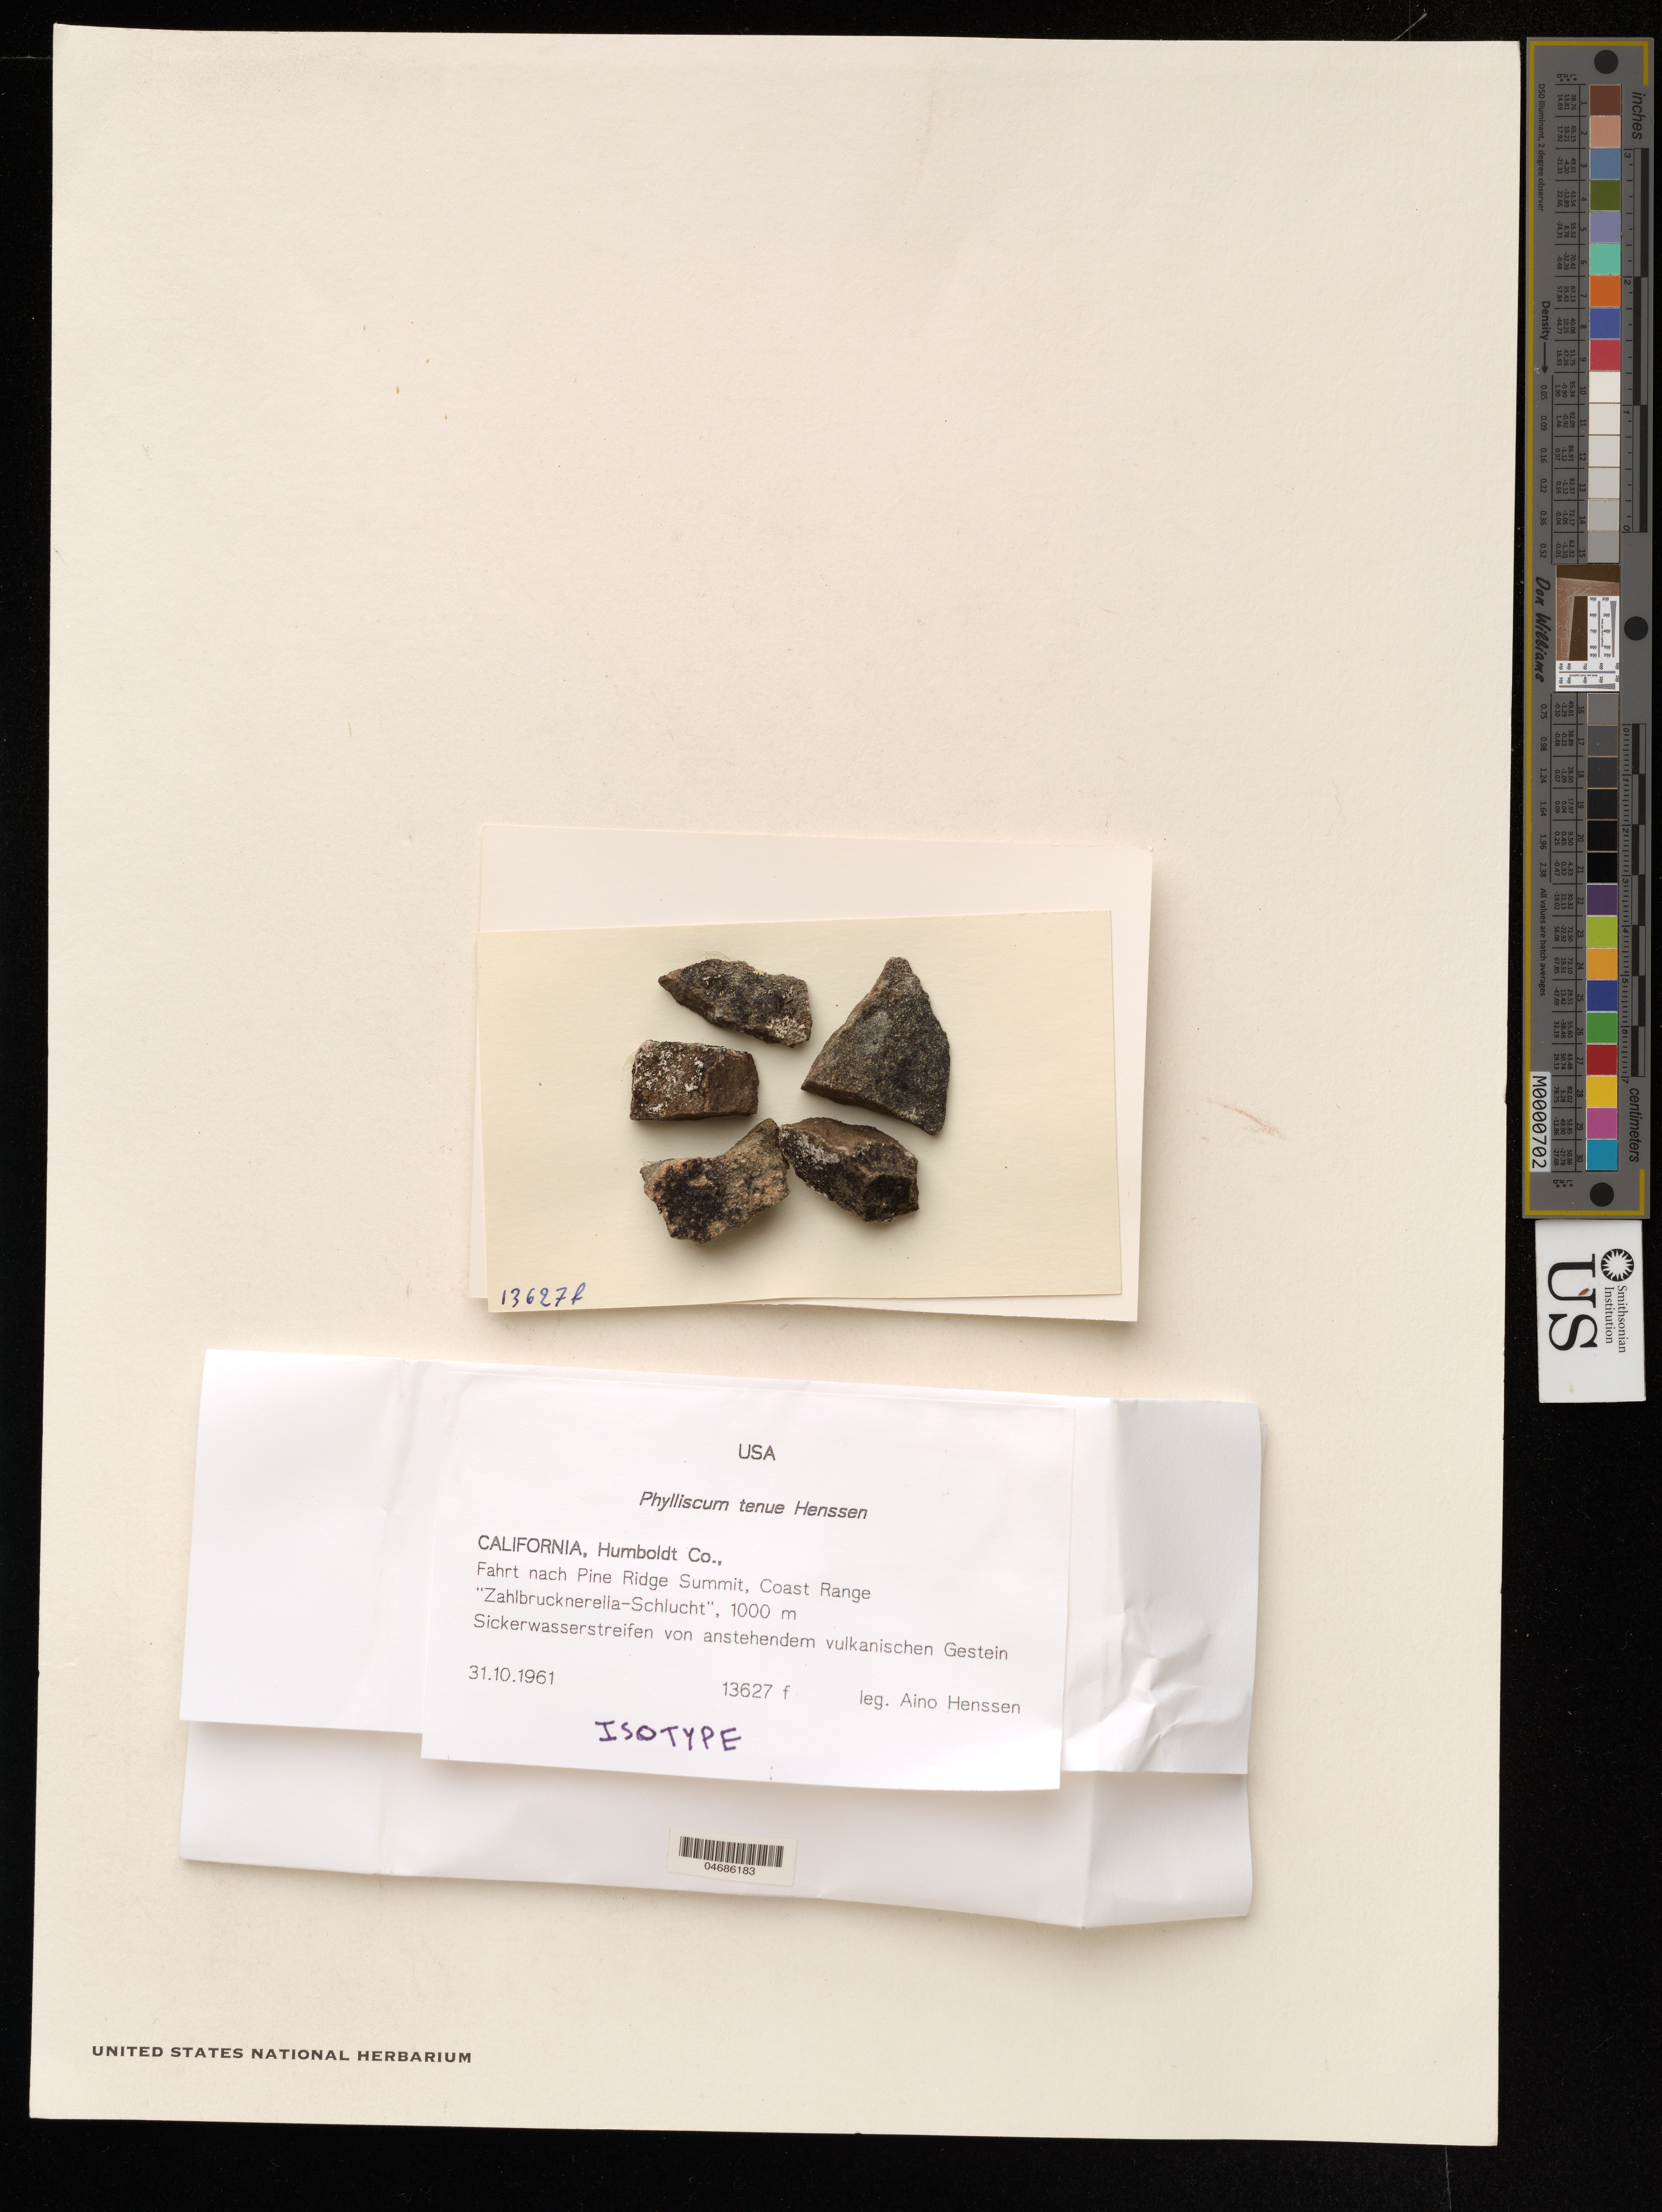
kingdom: Fungi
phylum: Ascomycota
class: Lichinomycetes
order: Lichinales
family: Lichinaceae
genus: Phylliscum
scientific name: Phylliscum tenue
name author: Henssen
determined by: Medeiros, Ian D., Peter Buck Postdoctoral Fellow (US), Smithsonian Institution - National Museum of Natural History (UNITED STATES)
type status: Holotype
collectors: A. Henssen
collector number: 13627 f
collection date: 1961-10-31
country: United States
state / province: California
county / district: Humboldt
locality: Fahrt nach Pine Ridge Summit, Coast Ridge. "Zahlbrucknerella-Schlucht".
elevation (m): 1000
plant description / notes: Packet says 'ISOTYPE'